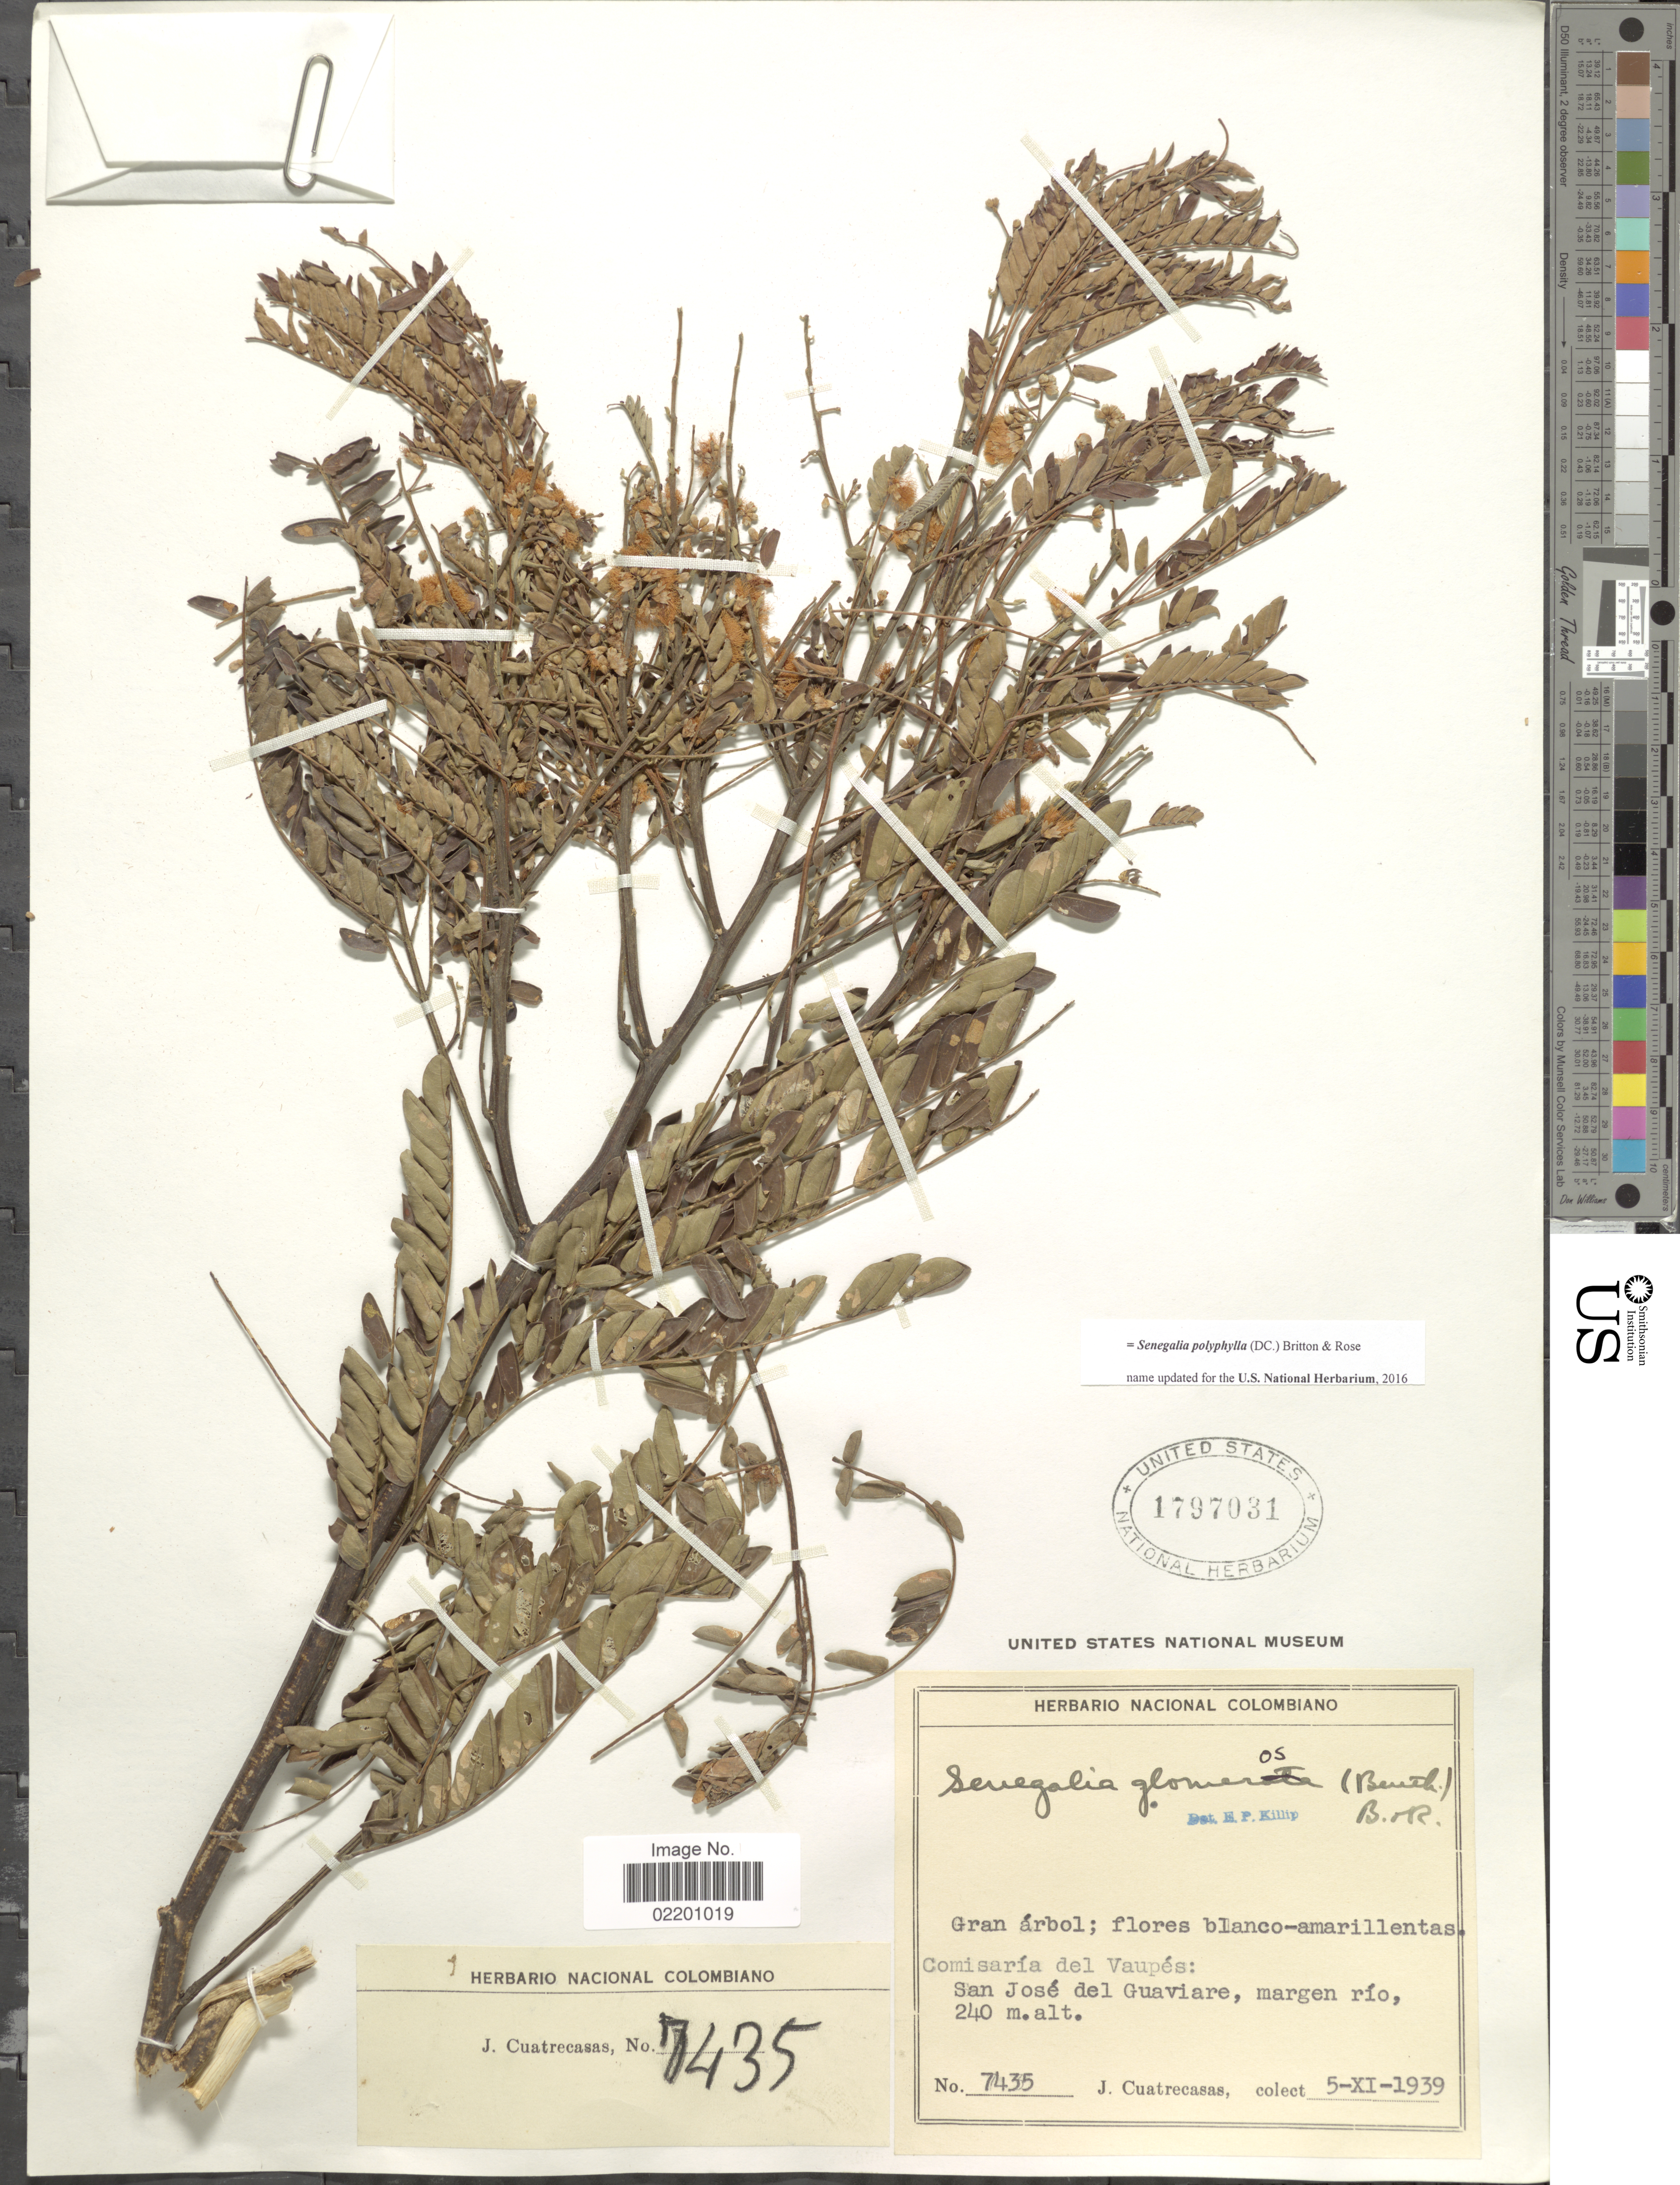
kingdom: Plantae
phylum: Tracheophyta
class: Magnoliopsida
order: Fabales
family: Fabaceae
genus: Senegalia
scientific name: Senegalia rhytidocarpa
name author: (L. Rico) Seigler & Ebinger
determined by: Santos, V. Terra dos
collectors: J. Cuatrecasas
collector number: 7435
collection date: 1939-11-05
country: Colombia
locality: Comisario del Vaupes: San Jose del Guaviare, margem rio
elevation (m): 240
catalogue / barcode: US 1797031